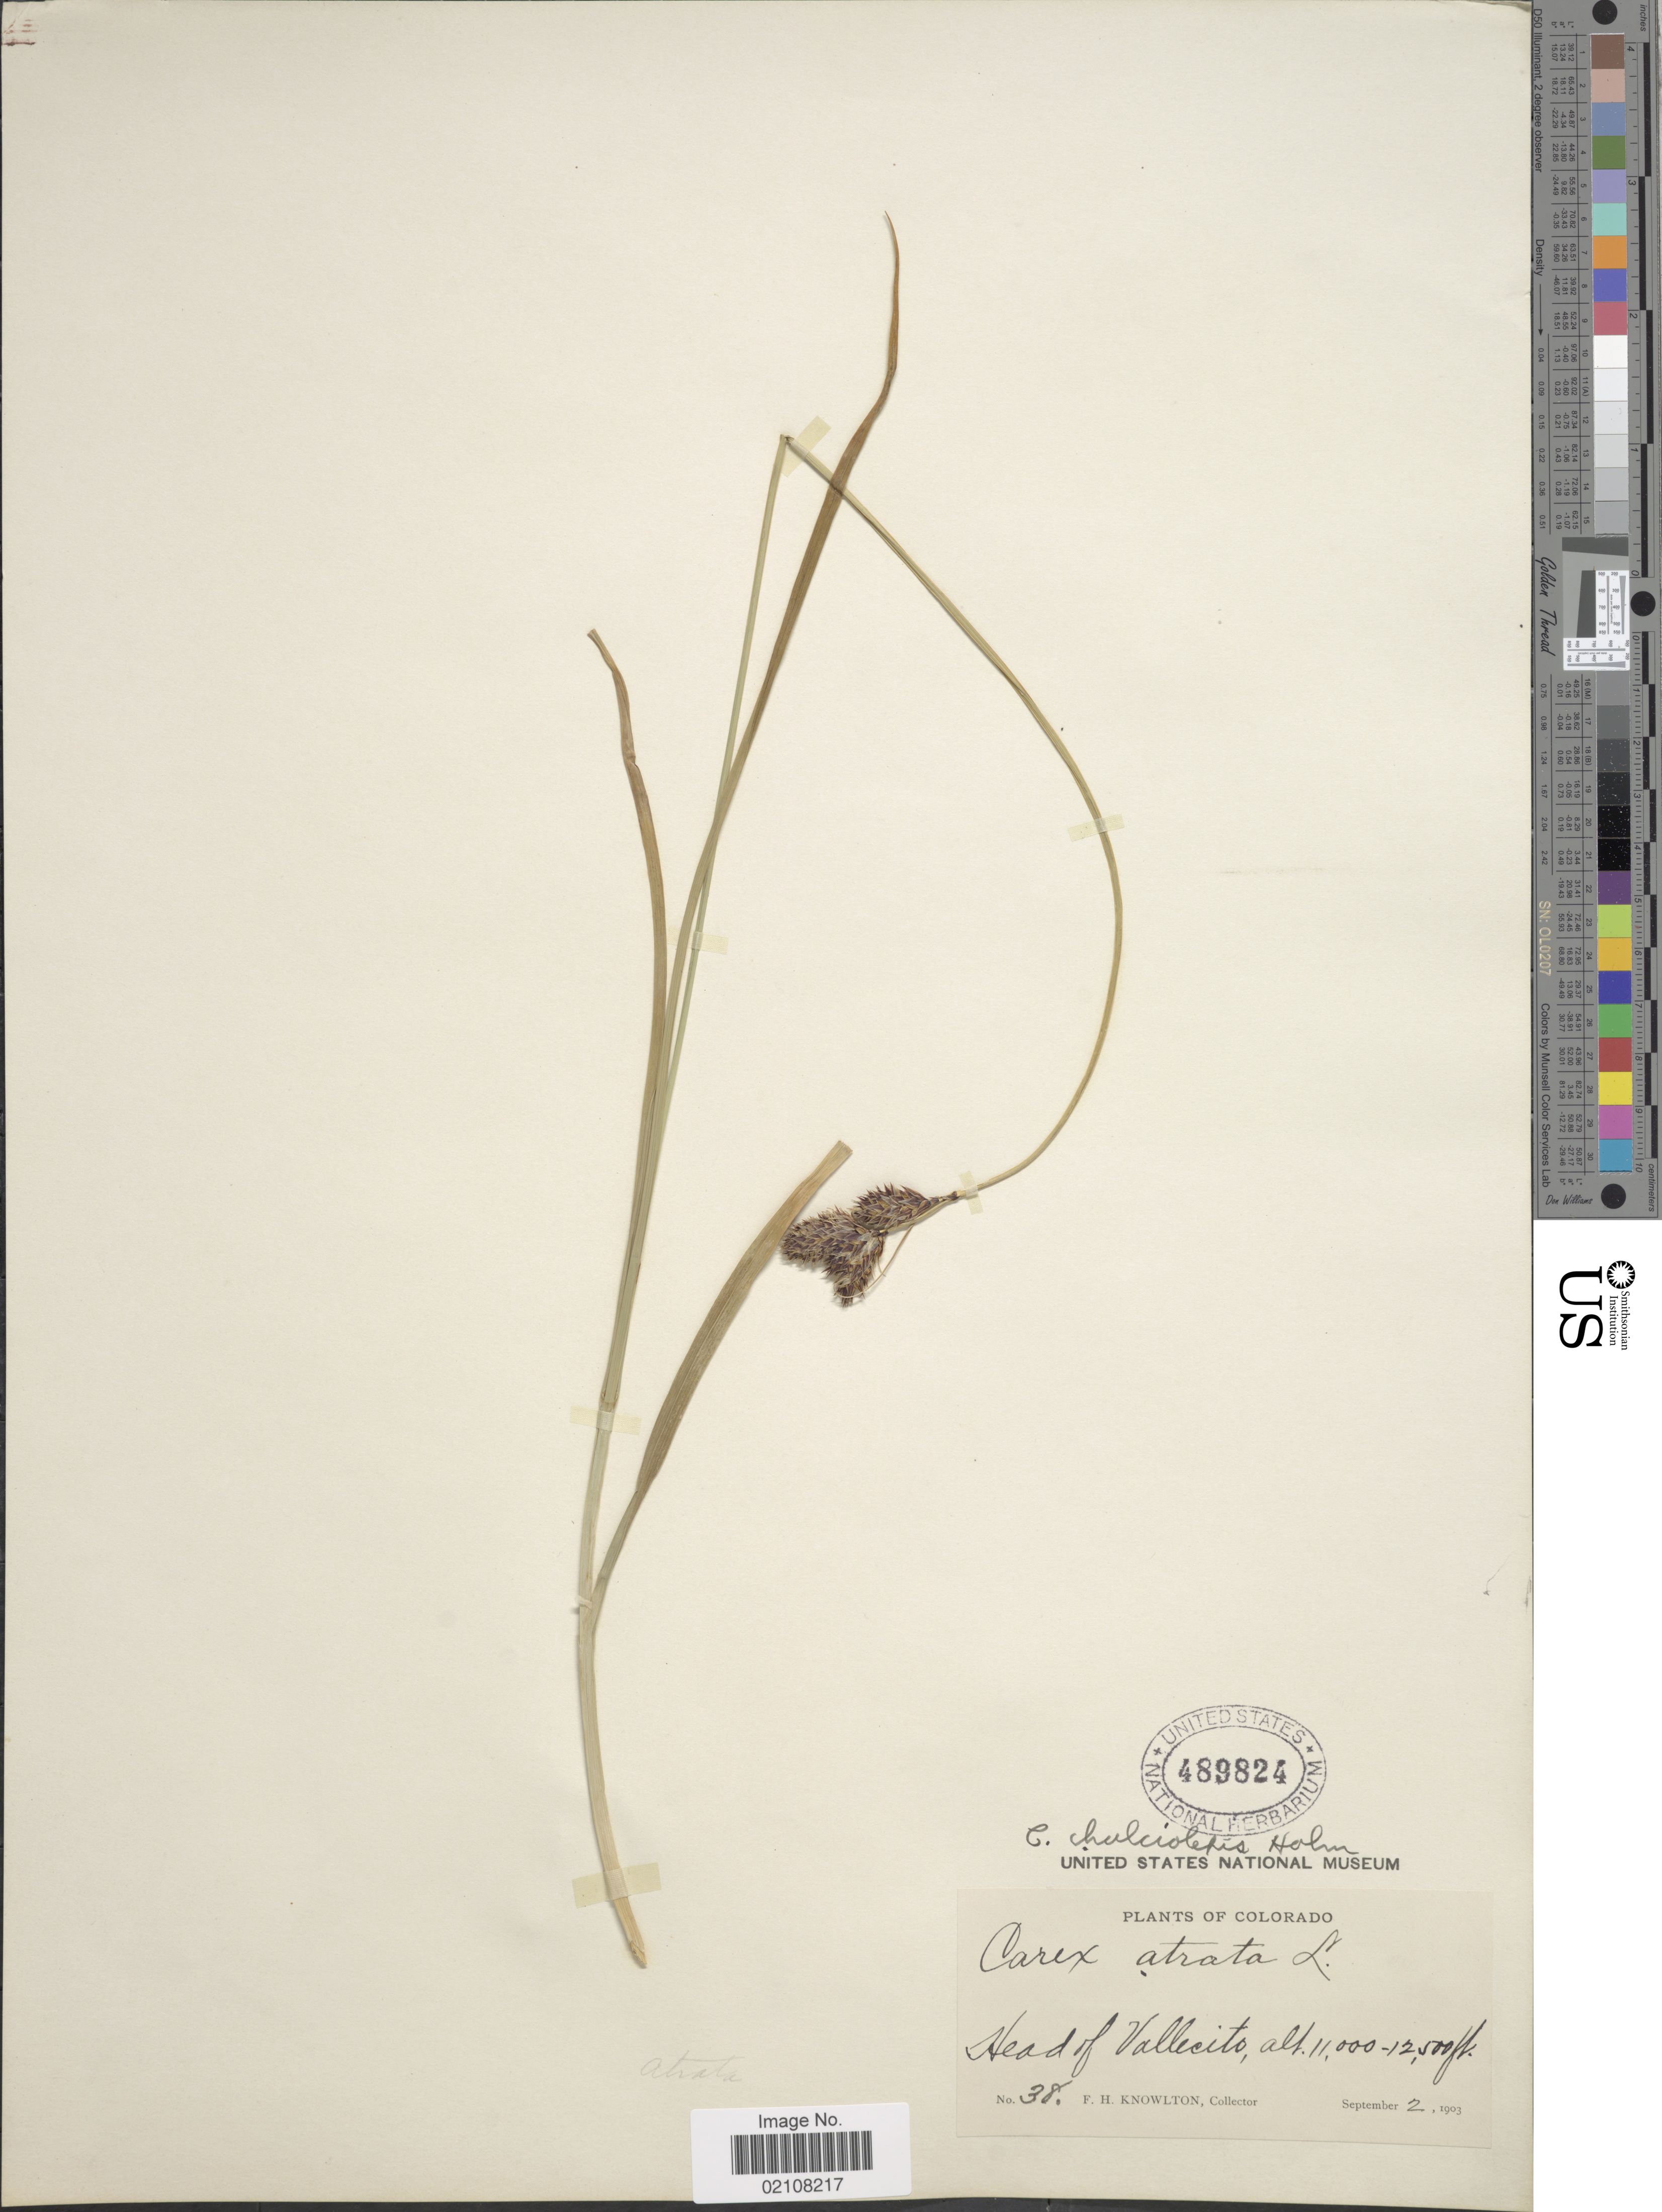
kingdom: Plantae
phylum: Tracheophyta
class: Liliopsida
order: Poales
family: Cyperaceae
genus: Carex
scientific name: Carex chalciolepis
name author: Holm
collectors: F. H. Knowlton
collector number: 38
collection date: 1903-09-02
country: United States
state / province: Colorado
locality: Head of Vallecito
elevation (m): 3353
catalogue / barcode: US 489824